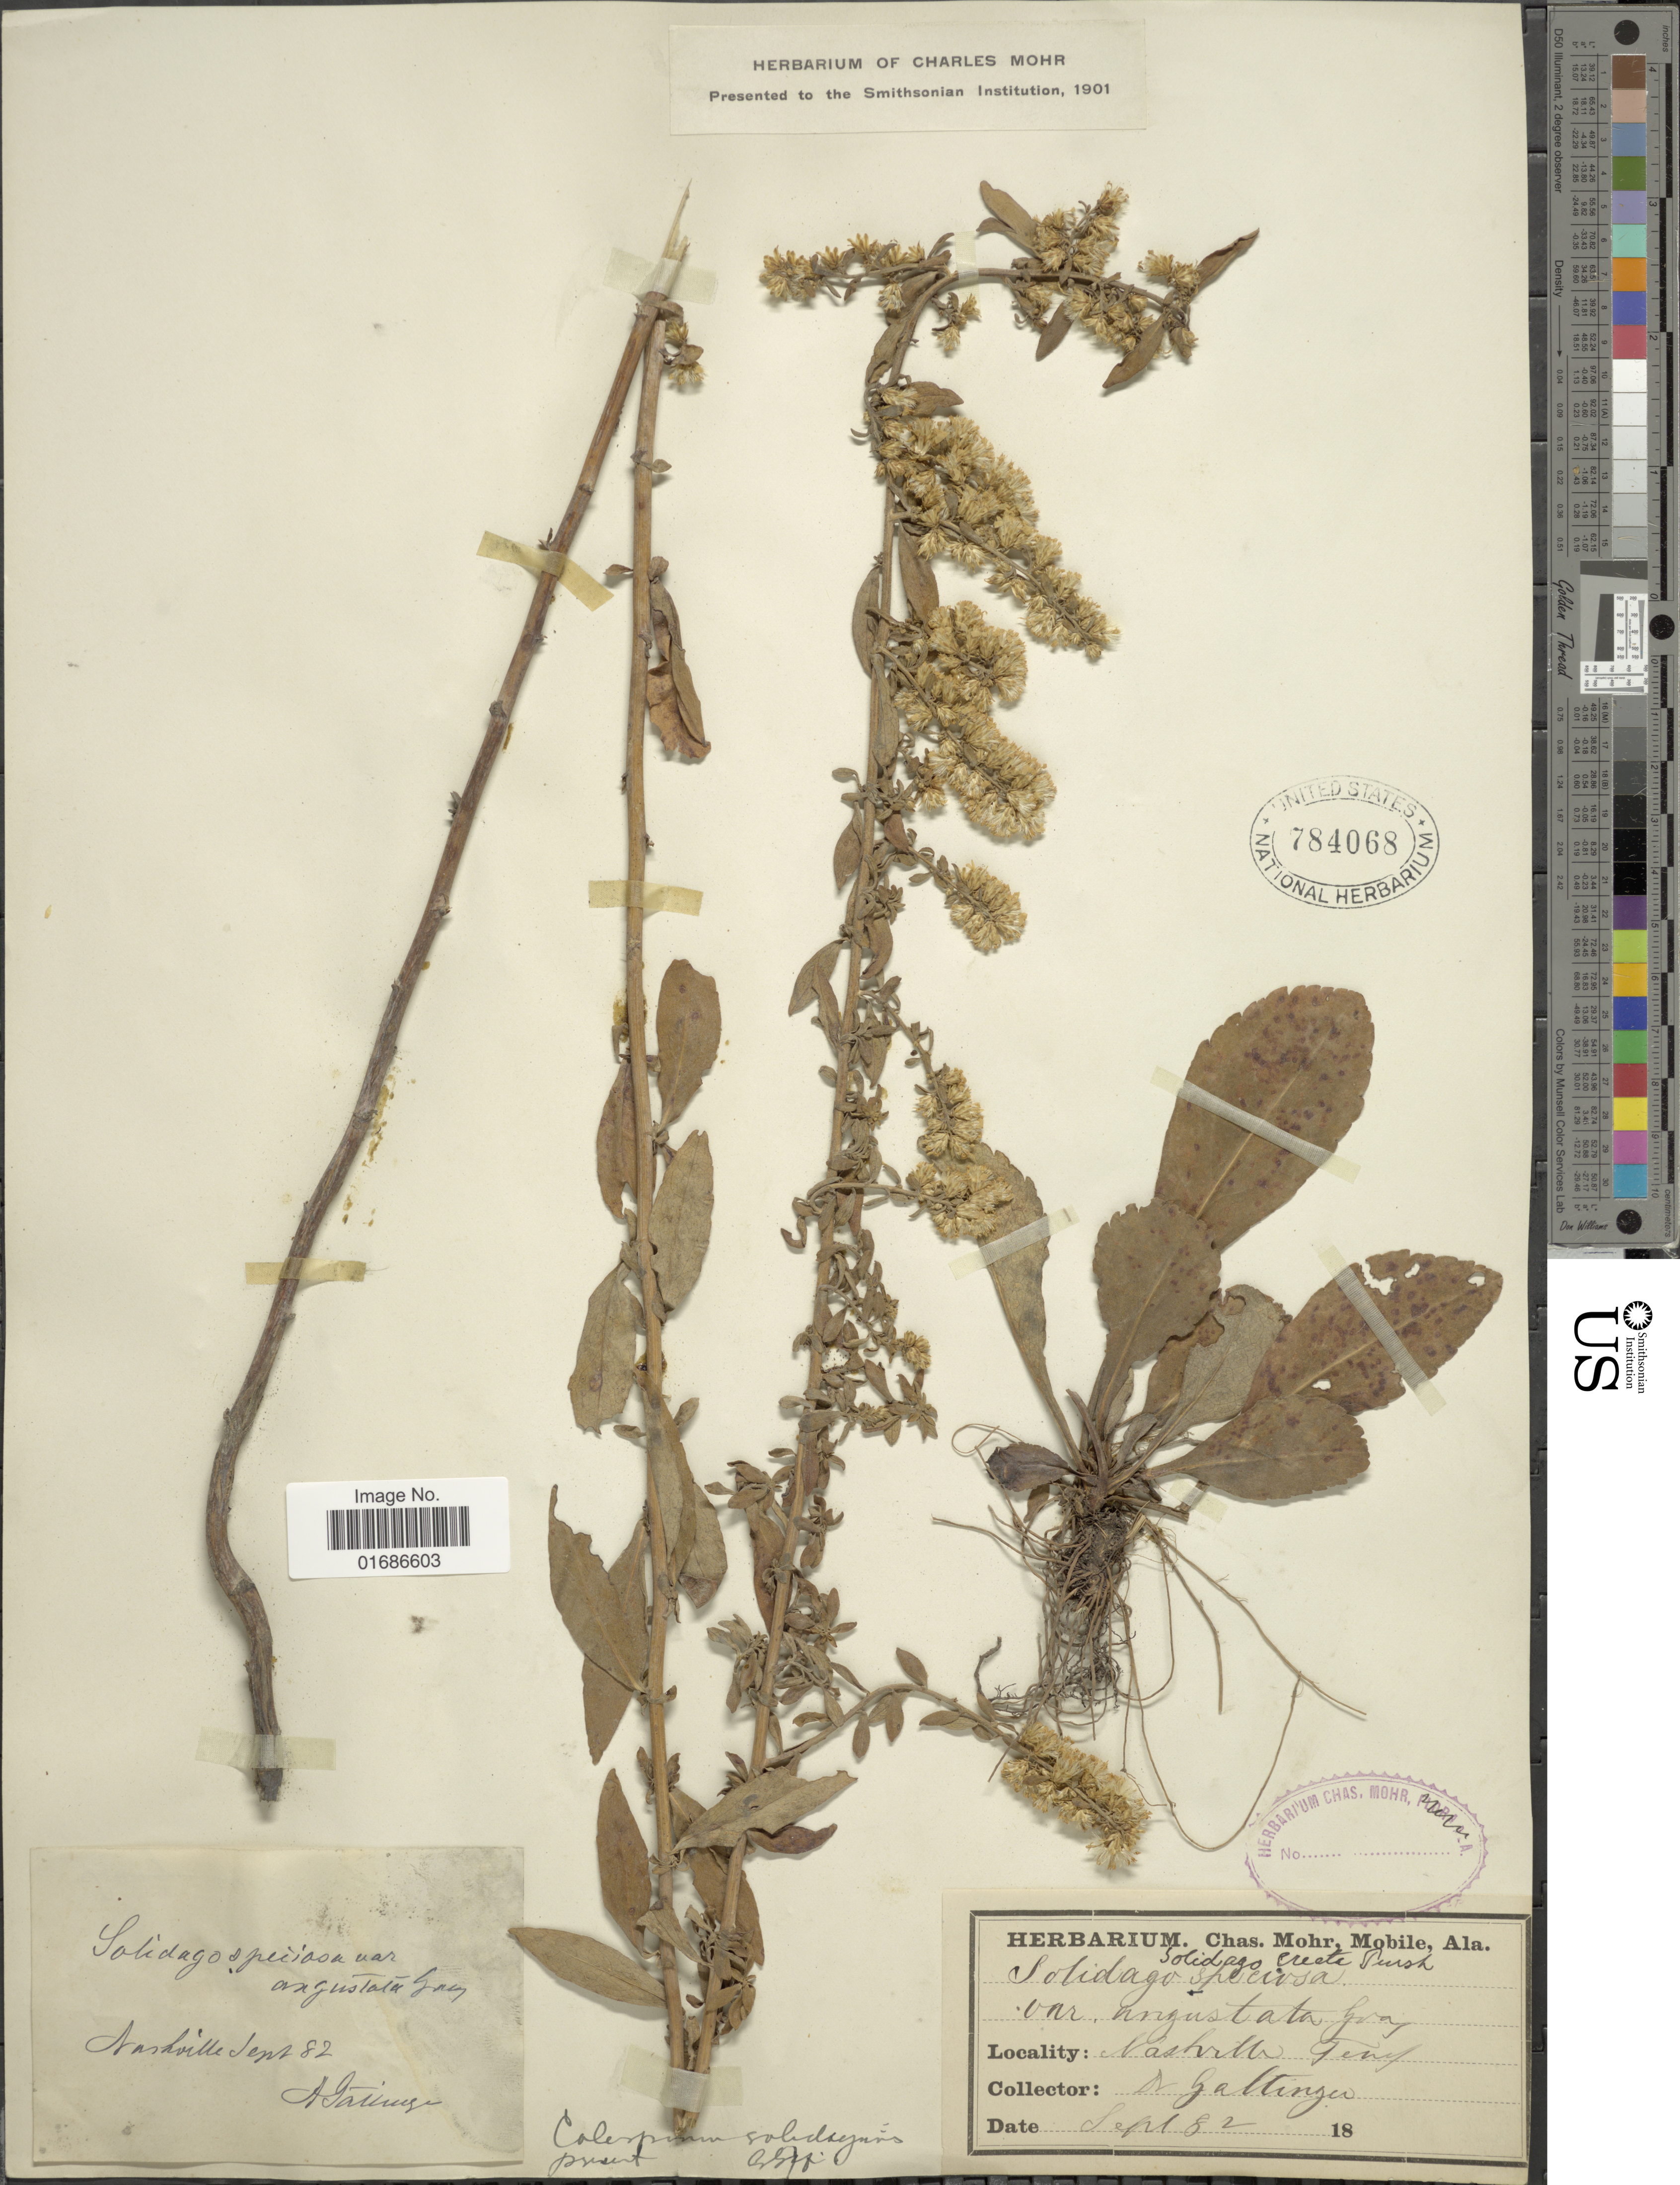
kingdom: Plantae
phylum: Tracheophyta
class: Magnoliopsida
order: Asterales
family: Asteraceae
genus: Solidago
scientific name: Solidago erecta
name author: Pursh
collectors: A. Gattinger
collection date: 1882-09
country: United States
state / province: Tennessee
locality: Nashville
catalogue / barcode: US 784068